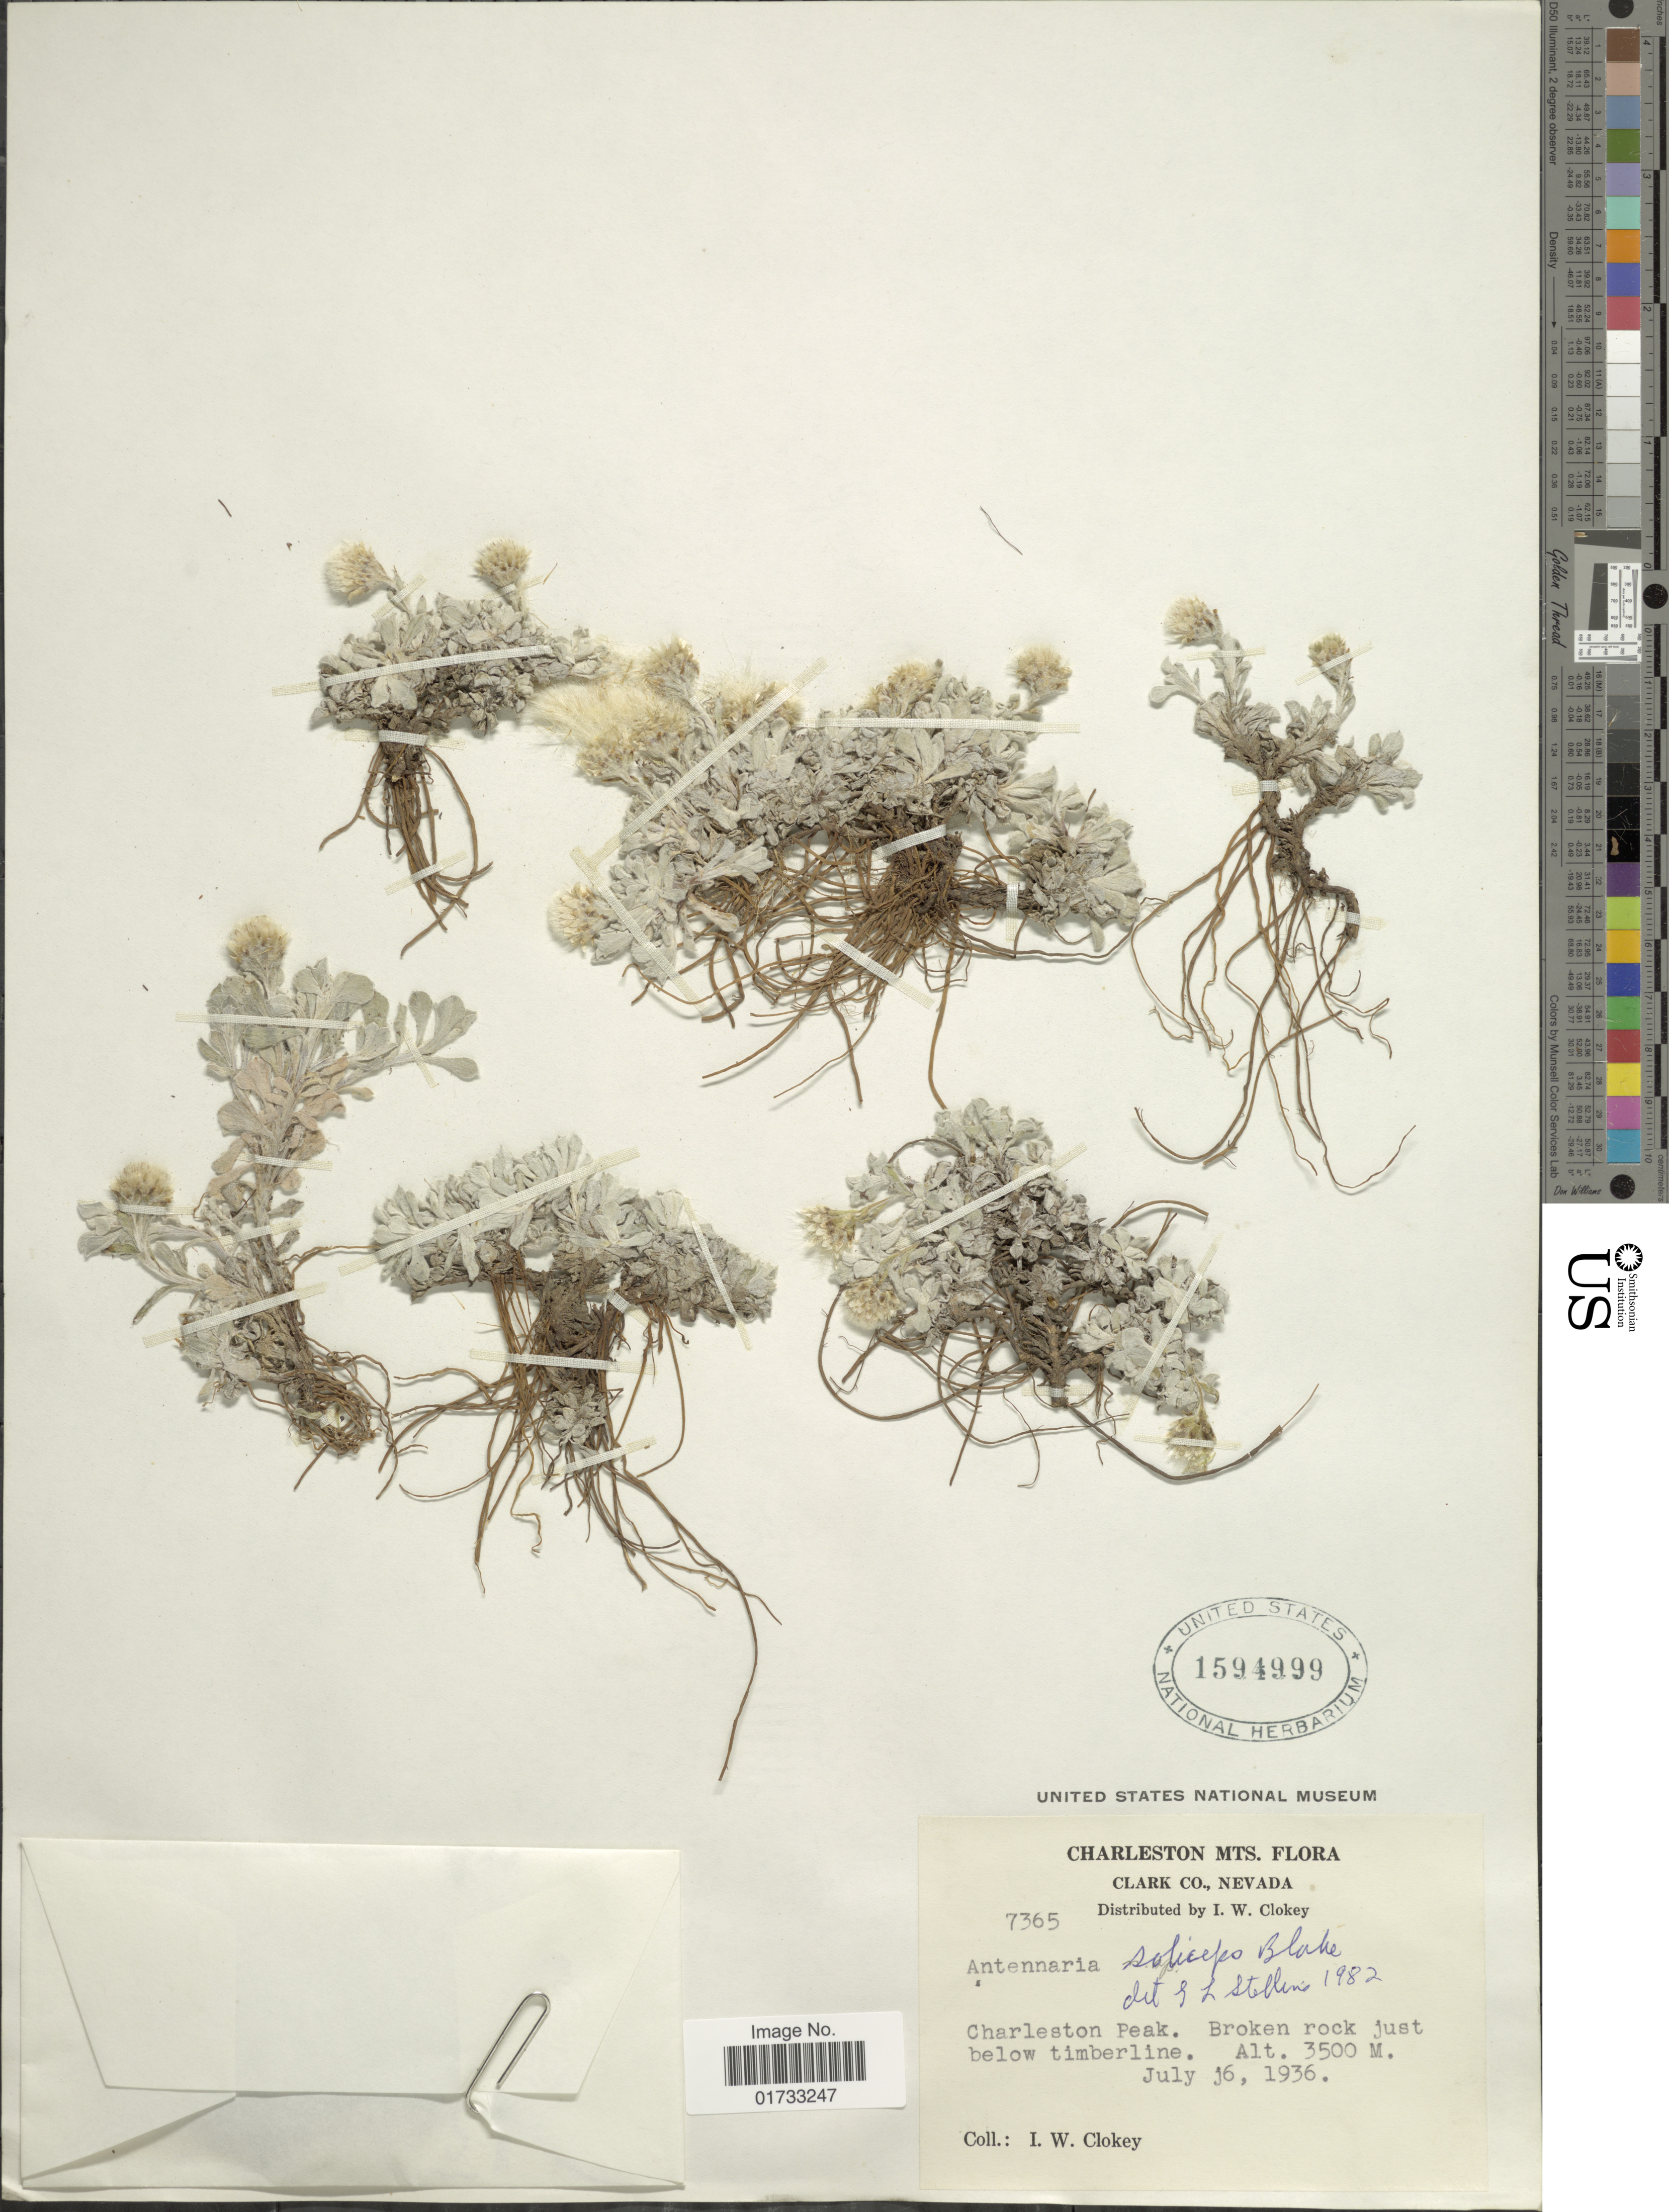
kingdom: Plantae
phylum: Tracheophyta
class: Magnoliopsida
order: Asterales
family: Asteraceae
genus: Antennaria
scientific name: Antennaria soliceps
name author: S.F. Blake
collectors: I. W. Clokey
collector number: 7365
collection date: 1936-07-06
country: United States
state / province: Nevada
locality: Charleston Mts., Clark Co., Charleston Peak, broken rock just below timberline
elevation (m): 3500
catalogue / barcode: US 1594999